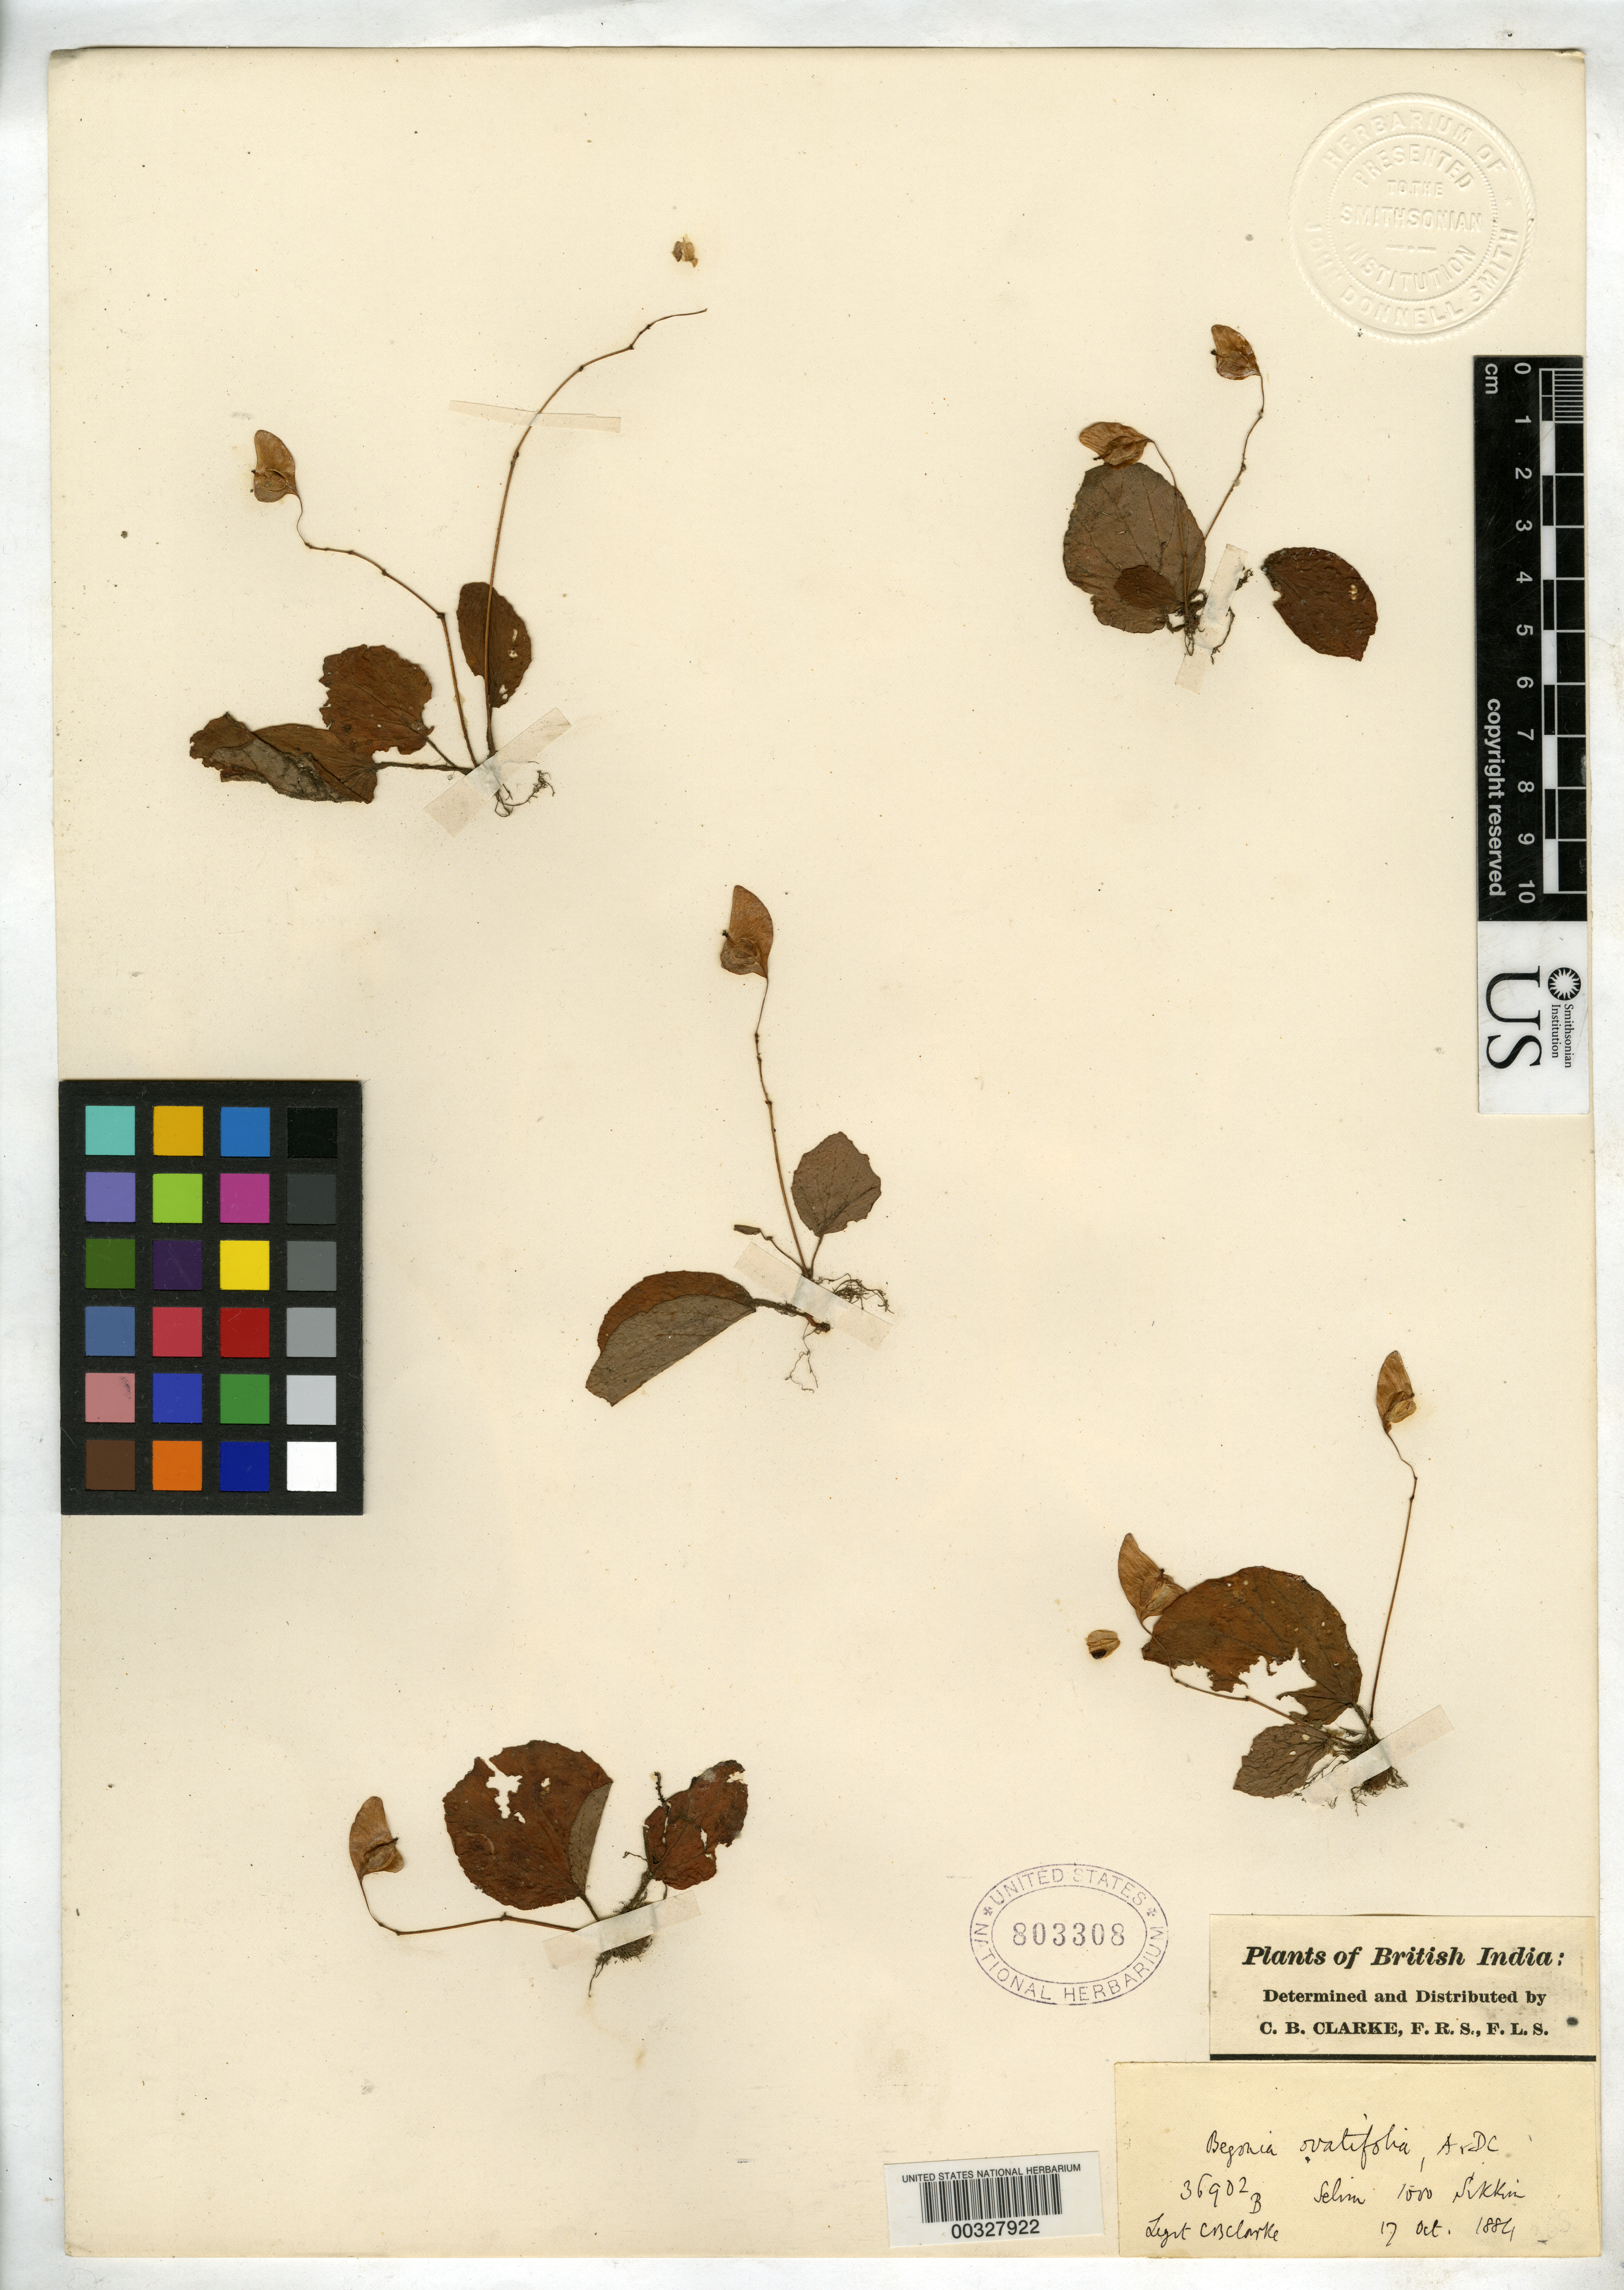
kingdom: Plantae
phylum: Tracheophyta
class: Magnoliopsida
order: Cucurbitales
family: Begoniaceae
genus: Begonia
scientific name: Begonia ovatifolia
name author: A. DC.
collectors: C. B. Clarke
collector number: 36902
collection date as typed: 17 Oct 1884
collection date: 1884-10-17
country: India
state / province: Sikkim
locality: Selim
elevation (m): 1000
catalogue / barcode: US 803308